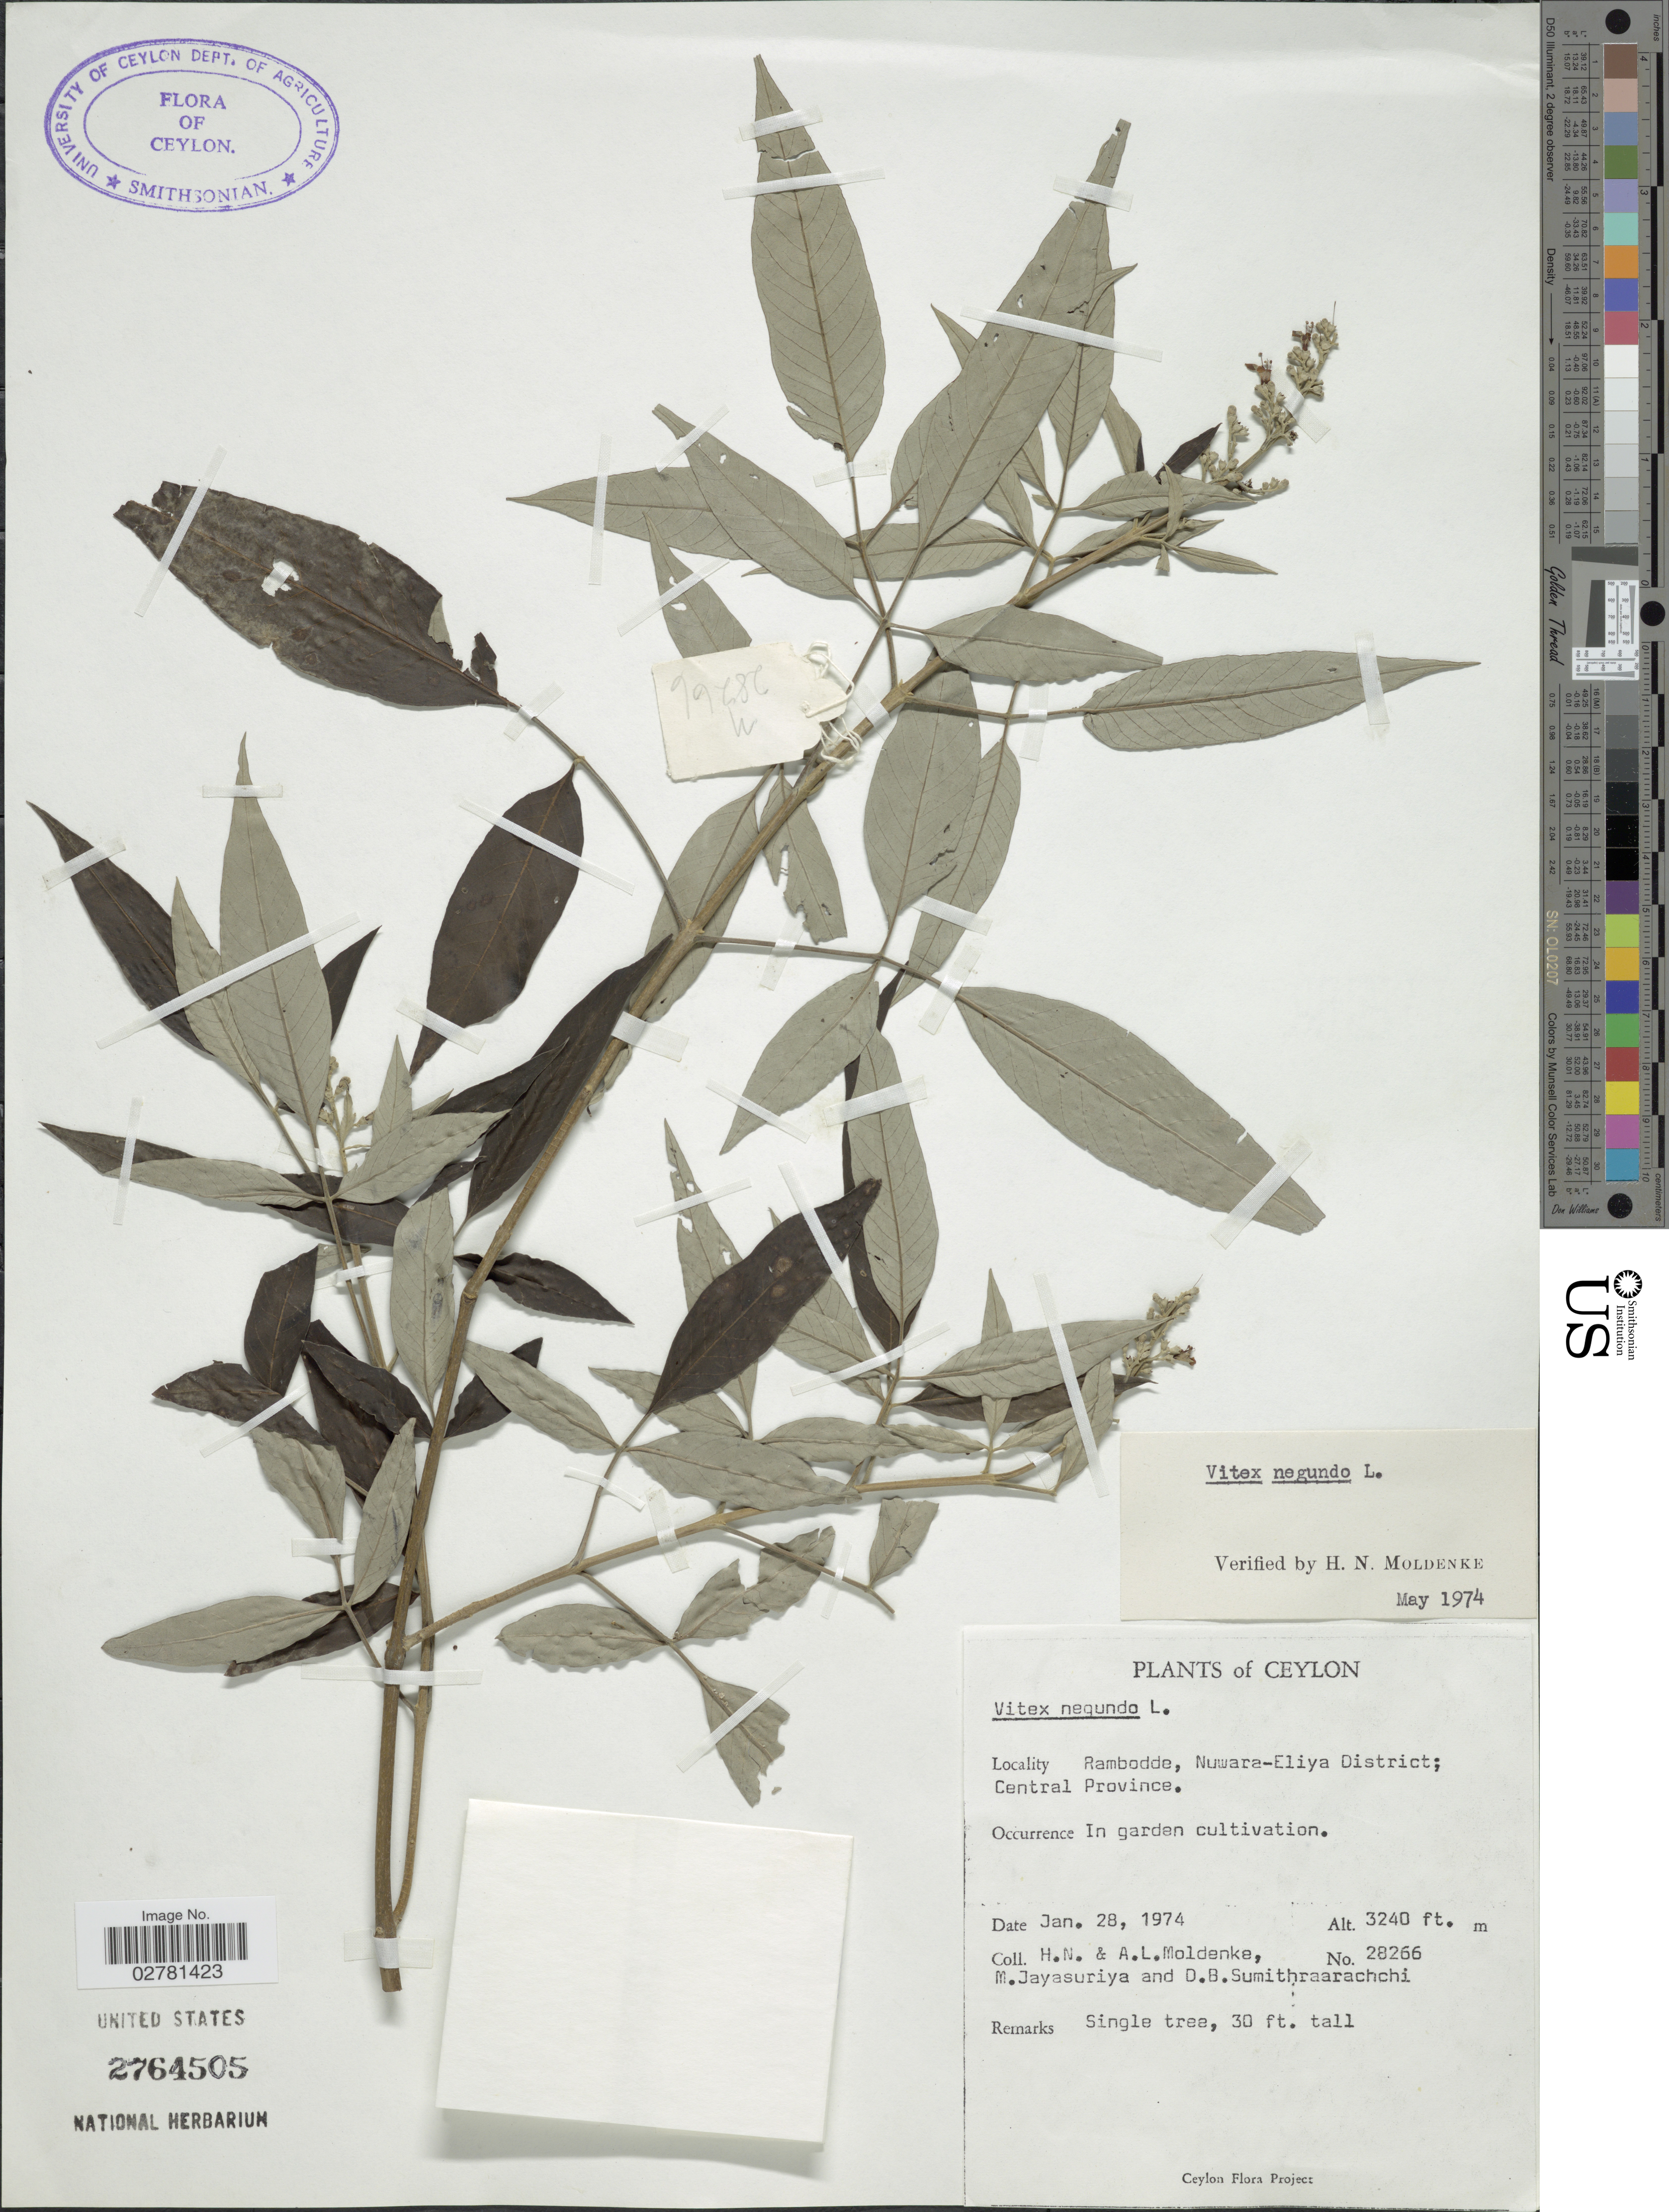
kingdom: Plantae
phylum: Tracheophyta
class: Magnoliopsida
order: Lamiales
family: Lamiaceae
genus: Vitex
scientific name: Vitex negundo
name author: L.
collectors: H. N. Moldenke, A. L. Moldenke, M. Jayasuriya & D. B. Sumithraarachchi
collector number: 28266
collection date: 1974-01-28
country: Sri Lanka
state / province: Central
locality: Ceylon. Rambodde, Nuwara-Eliya District. In garden.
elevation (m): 988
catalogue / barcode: US 2764505